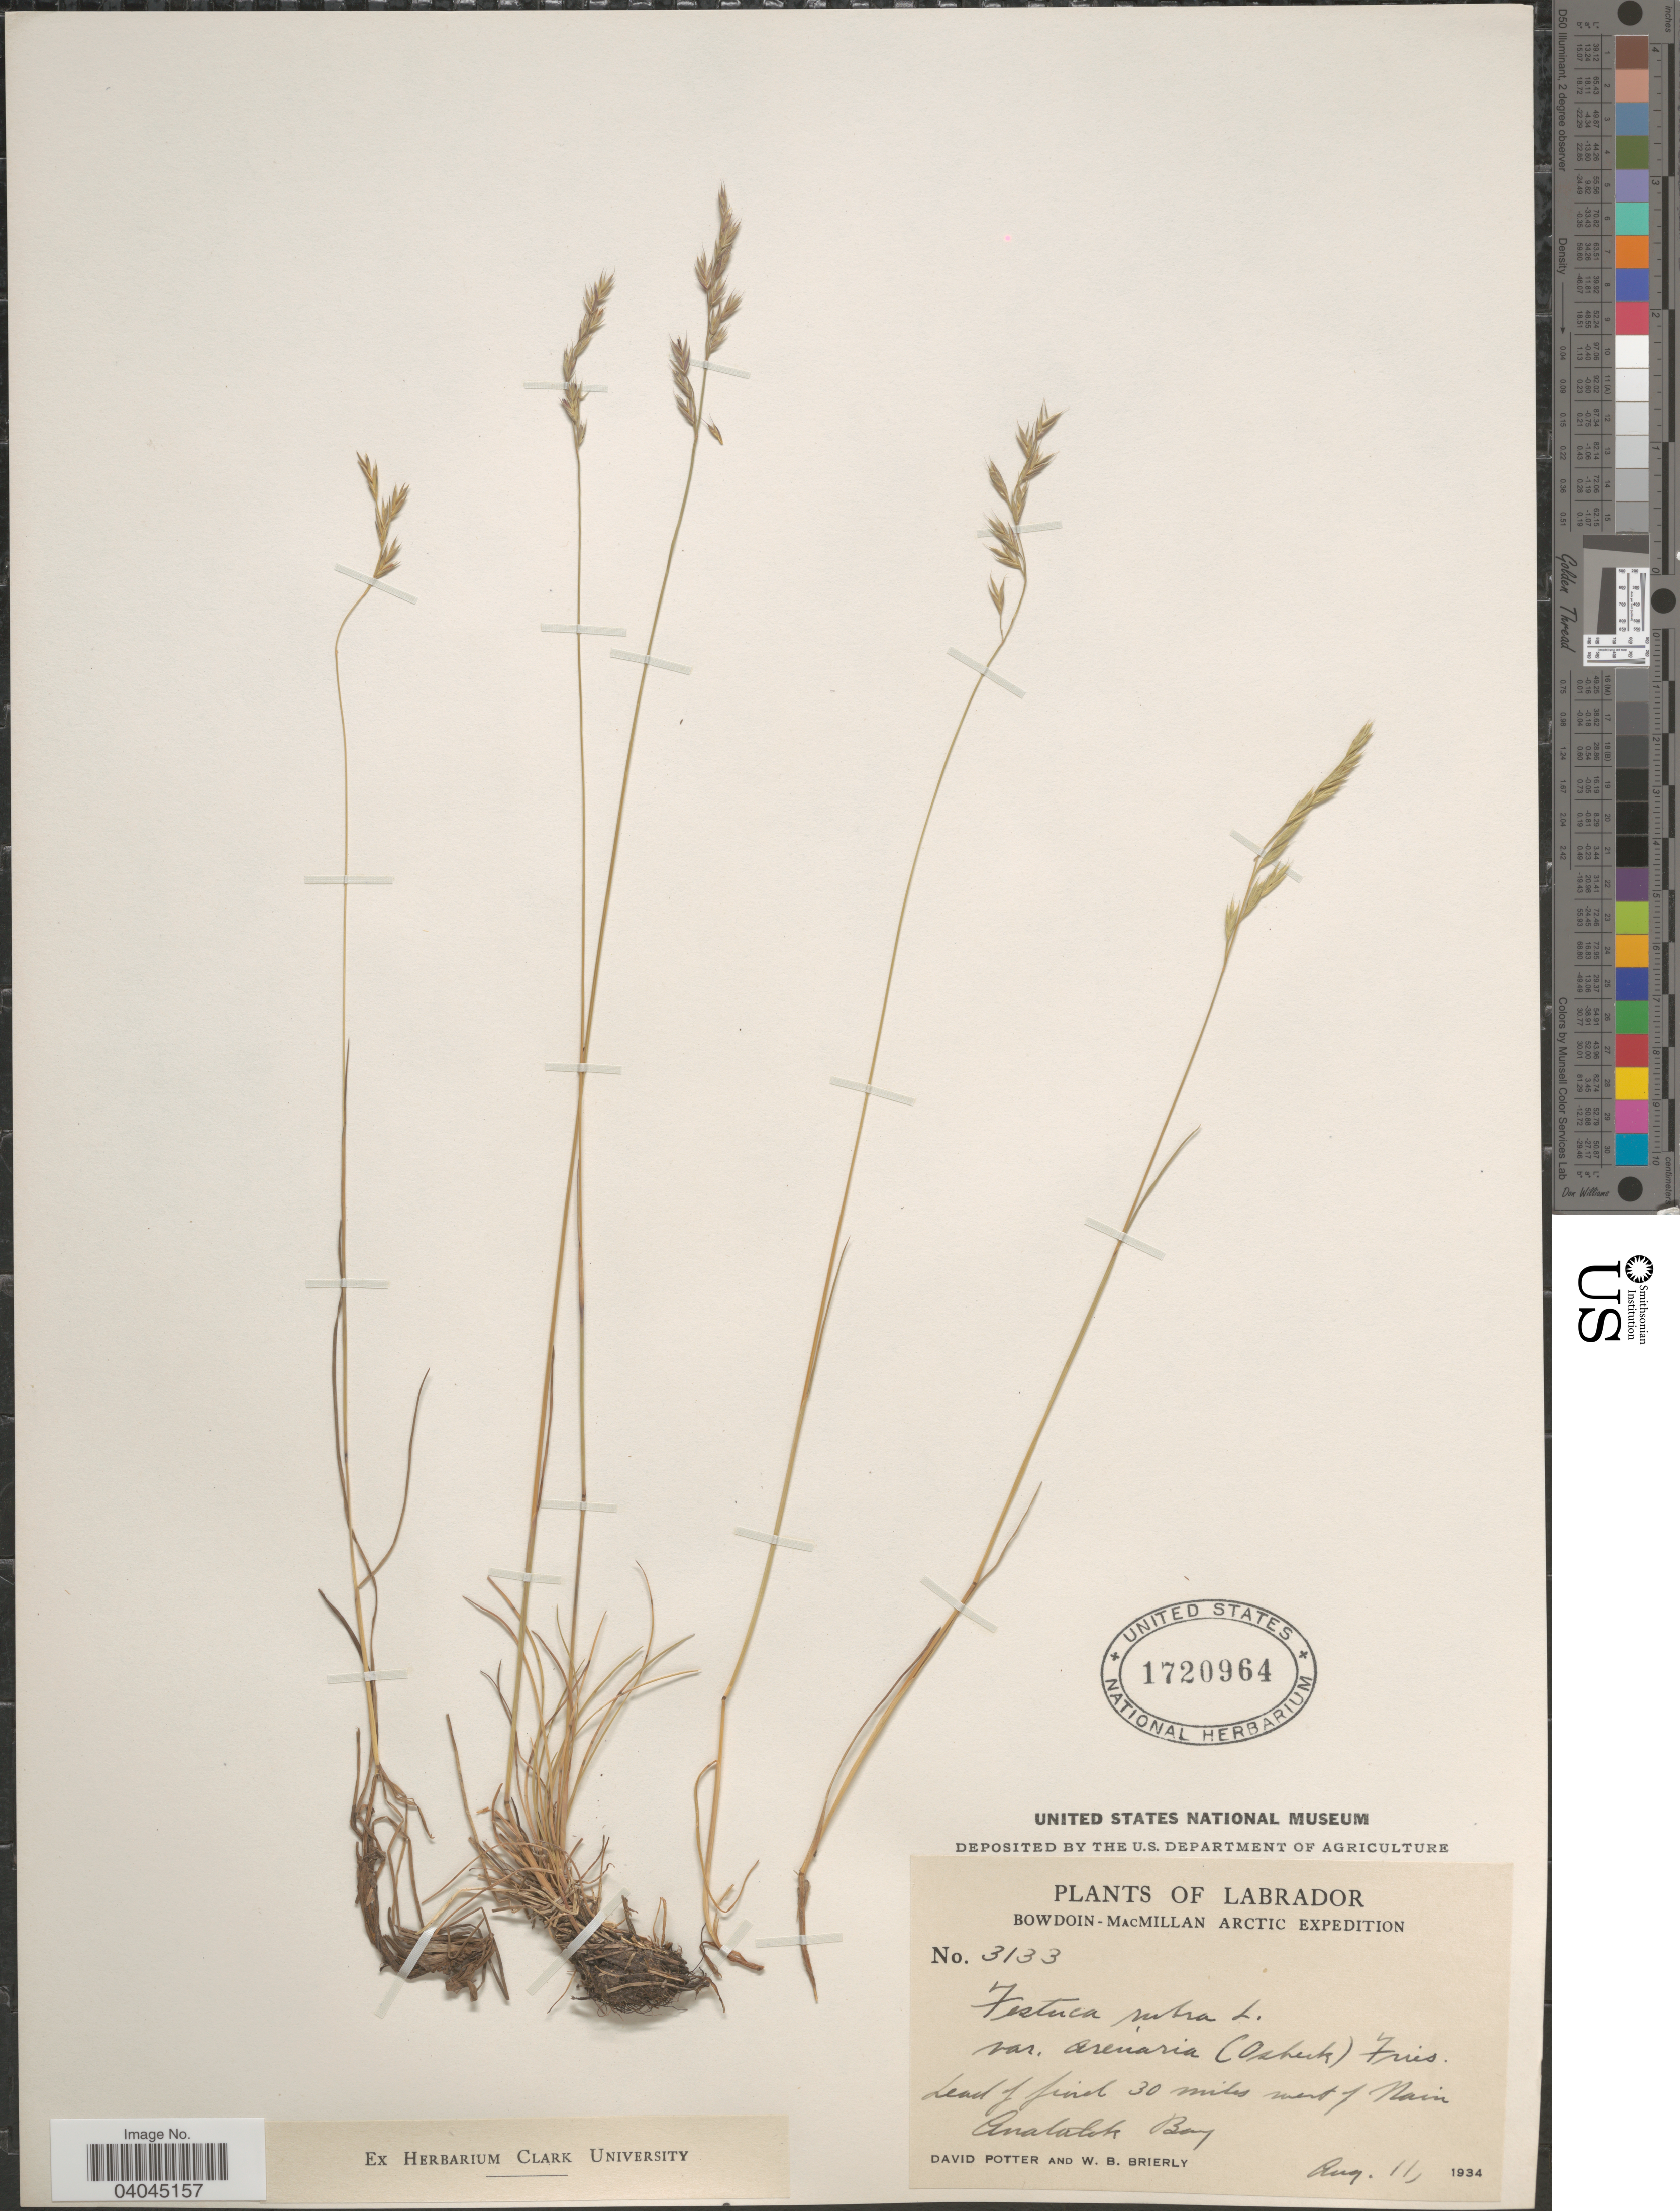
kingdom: Plantae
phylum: Tracheophyta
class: Liliopsida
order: Poales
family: Poaceae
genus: Festuca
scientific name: Festuca rubra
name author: L.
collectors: D. Potter & W. Brierly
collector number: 3133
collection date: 1934-08-11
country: Canada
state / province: Newfoundland and Labrador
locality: Labrador. Head of find 30 miles west of Nain. Anaktalak Bay.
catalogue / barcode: US 1720964